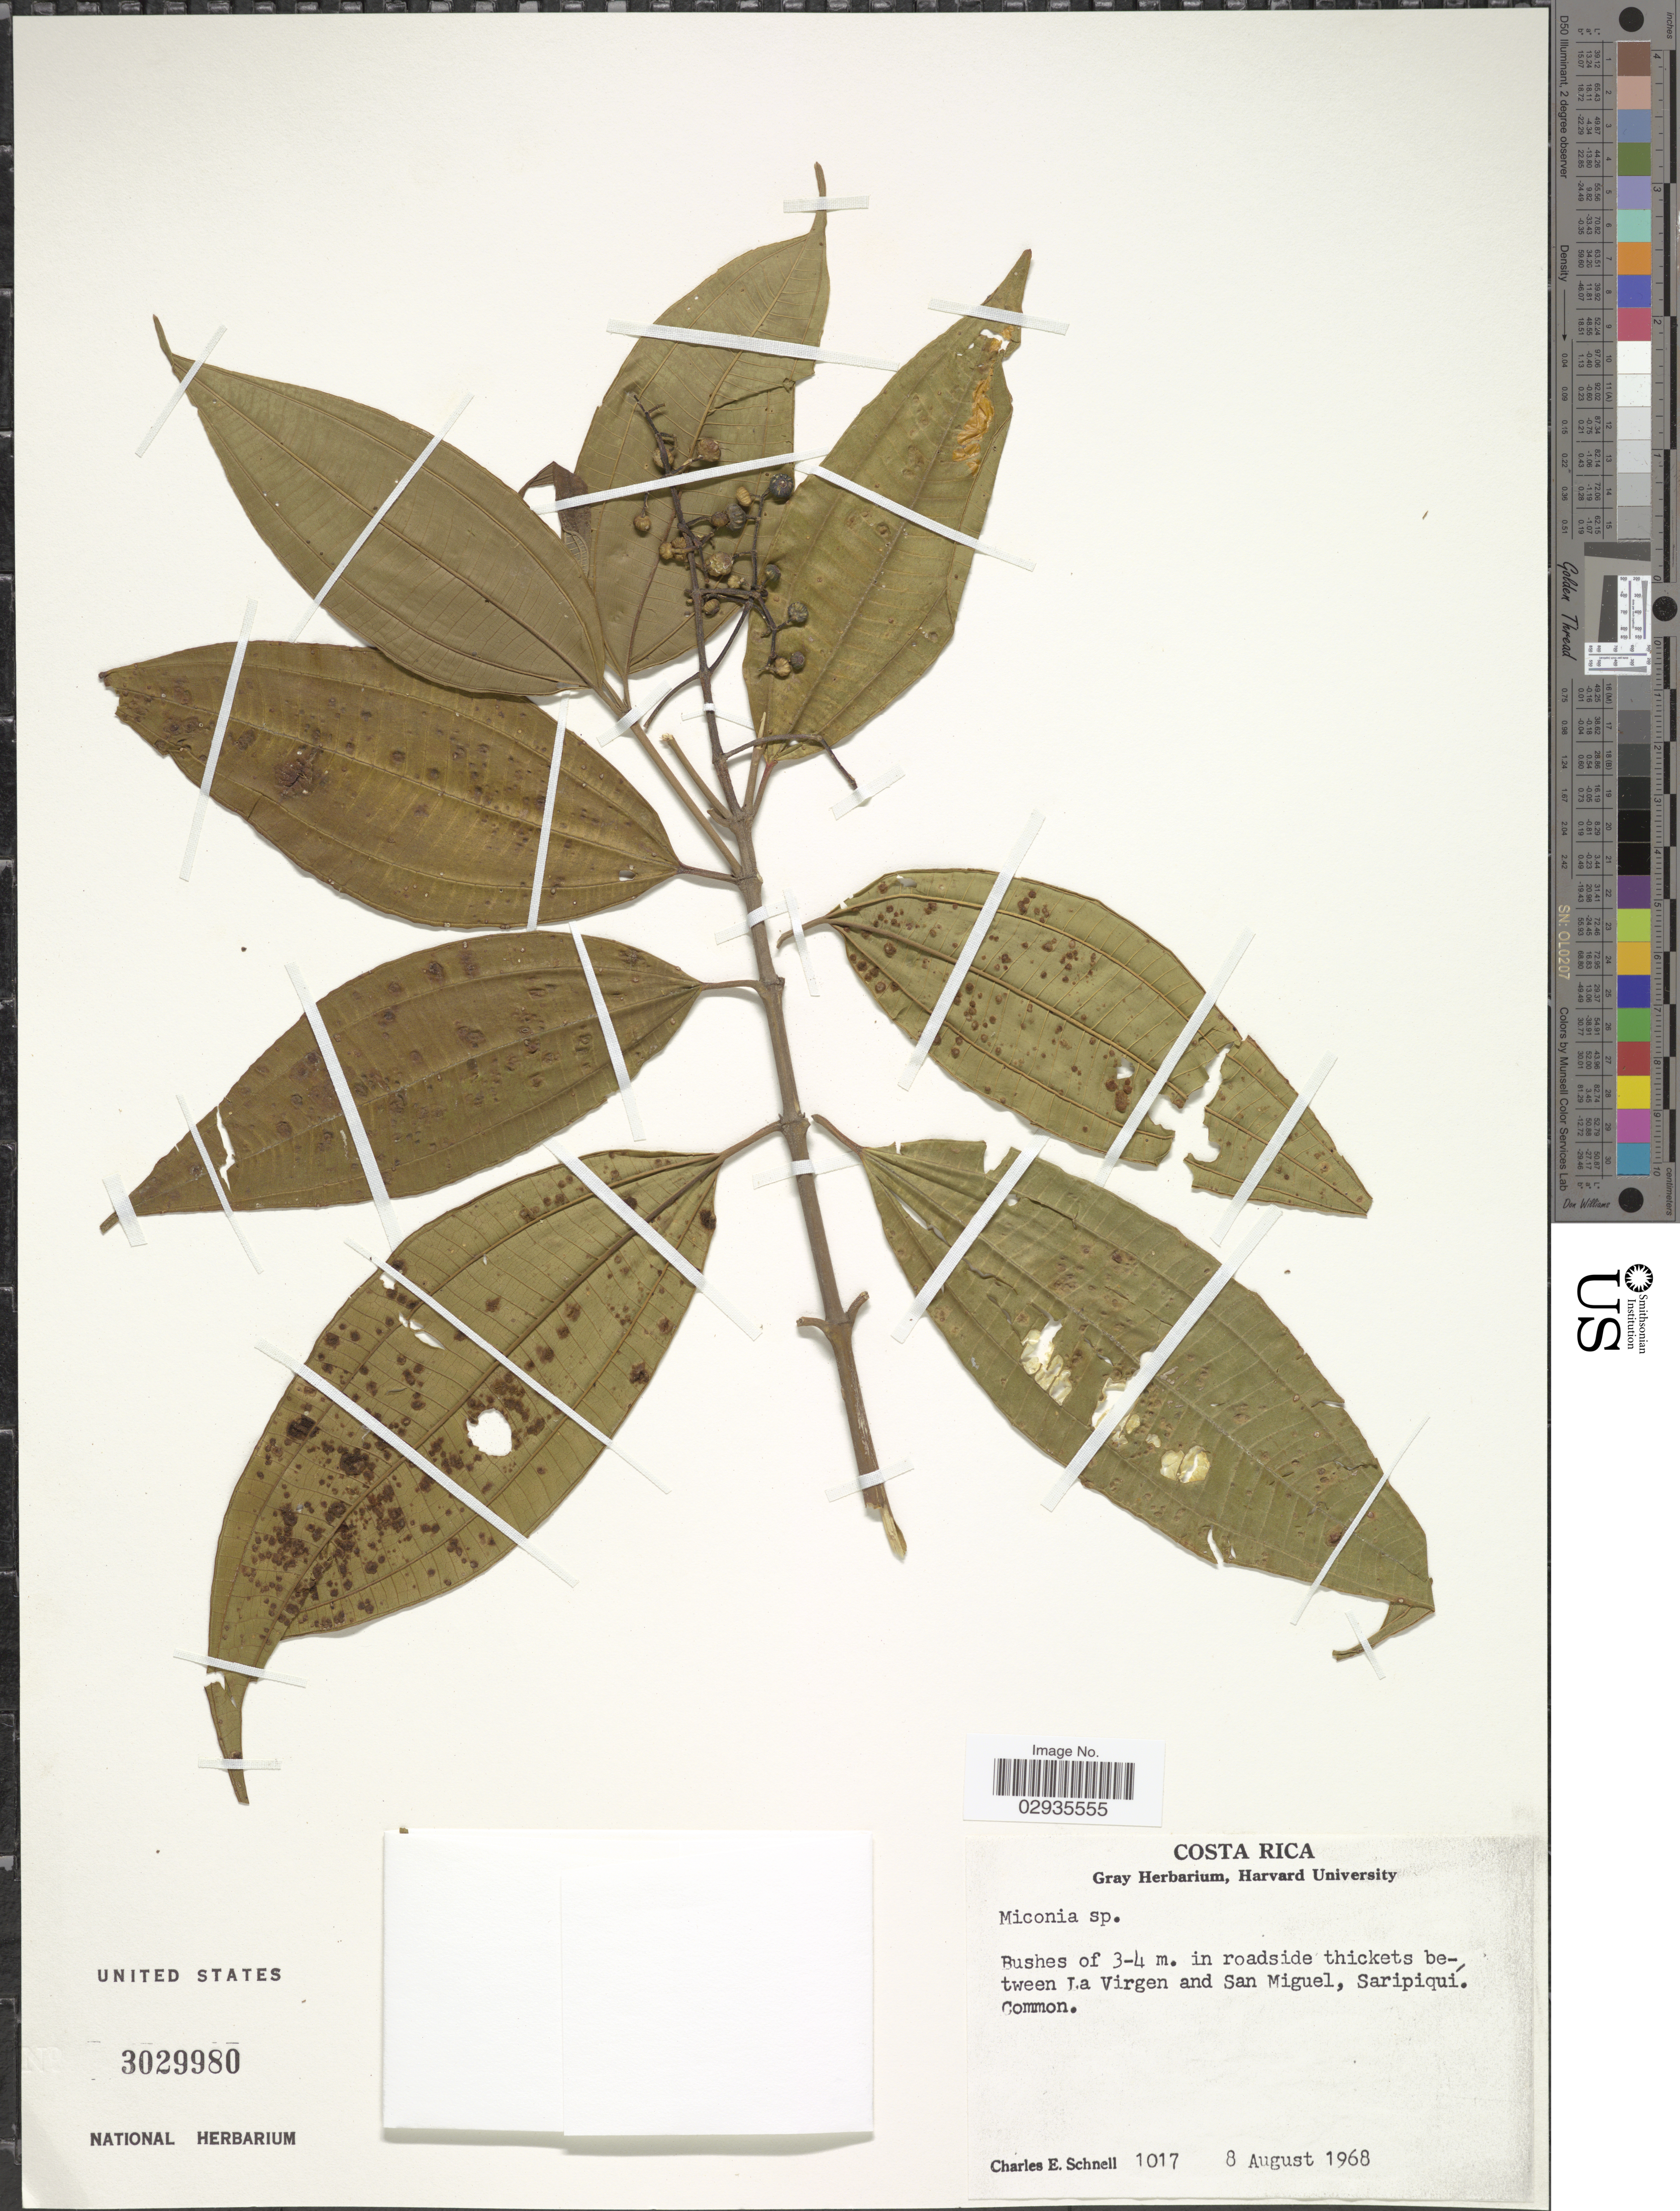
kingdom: Plantae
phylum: Tracheophyta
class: Magnoliopsida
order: Myrtales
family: Melastomataceae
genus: Miconia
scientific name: Miconia sp.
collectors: C. Schnell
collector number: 1017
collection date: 1968-08-08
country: Costa Rica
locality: In roadside thickets between La Virgen and San Miguel, Saripiquí.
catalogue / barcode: US 3029980